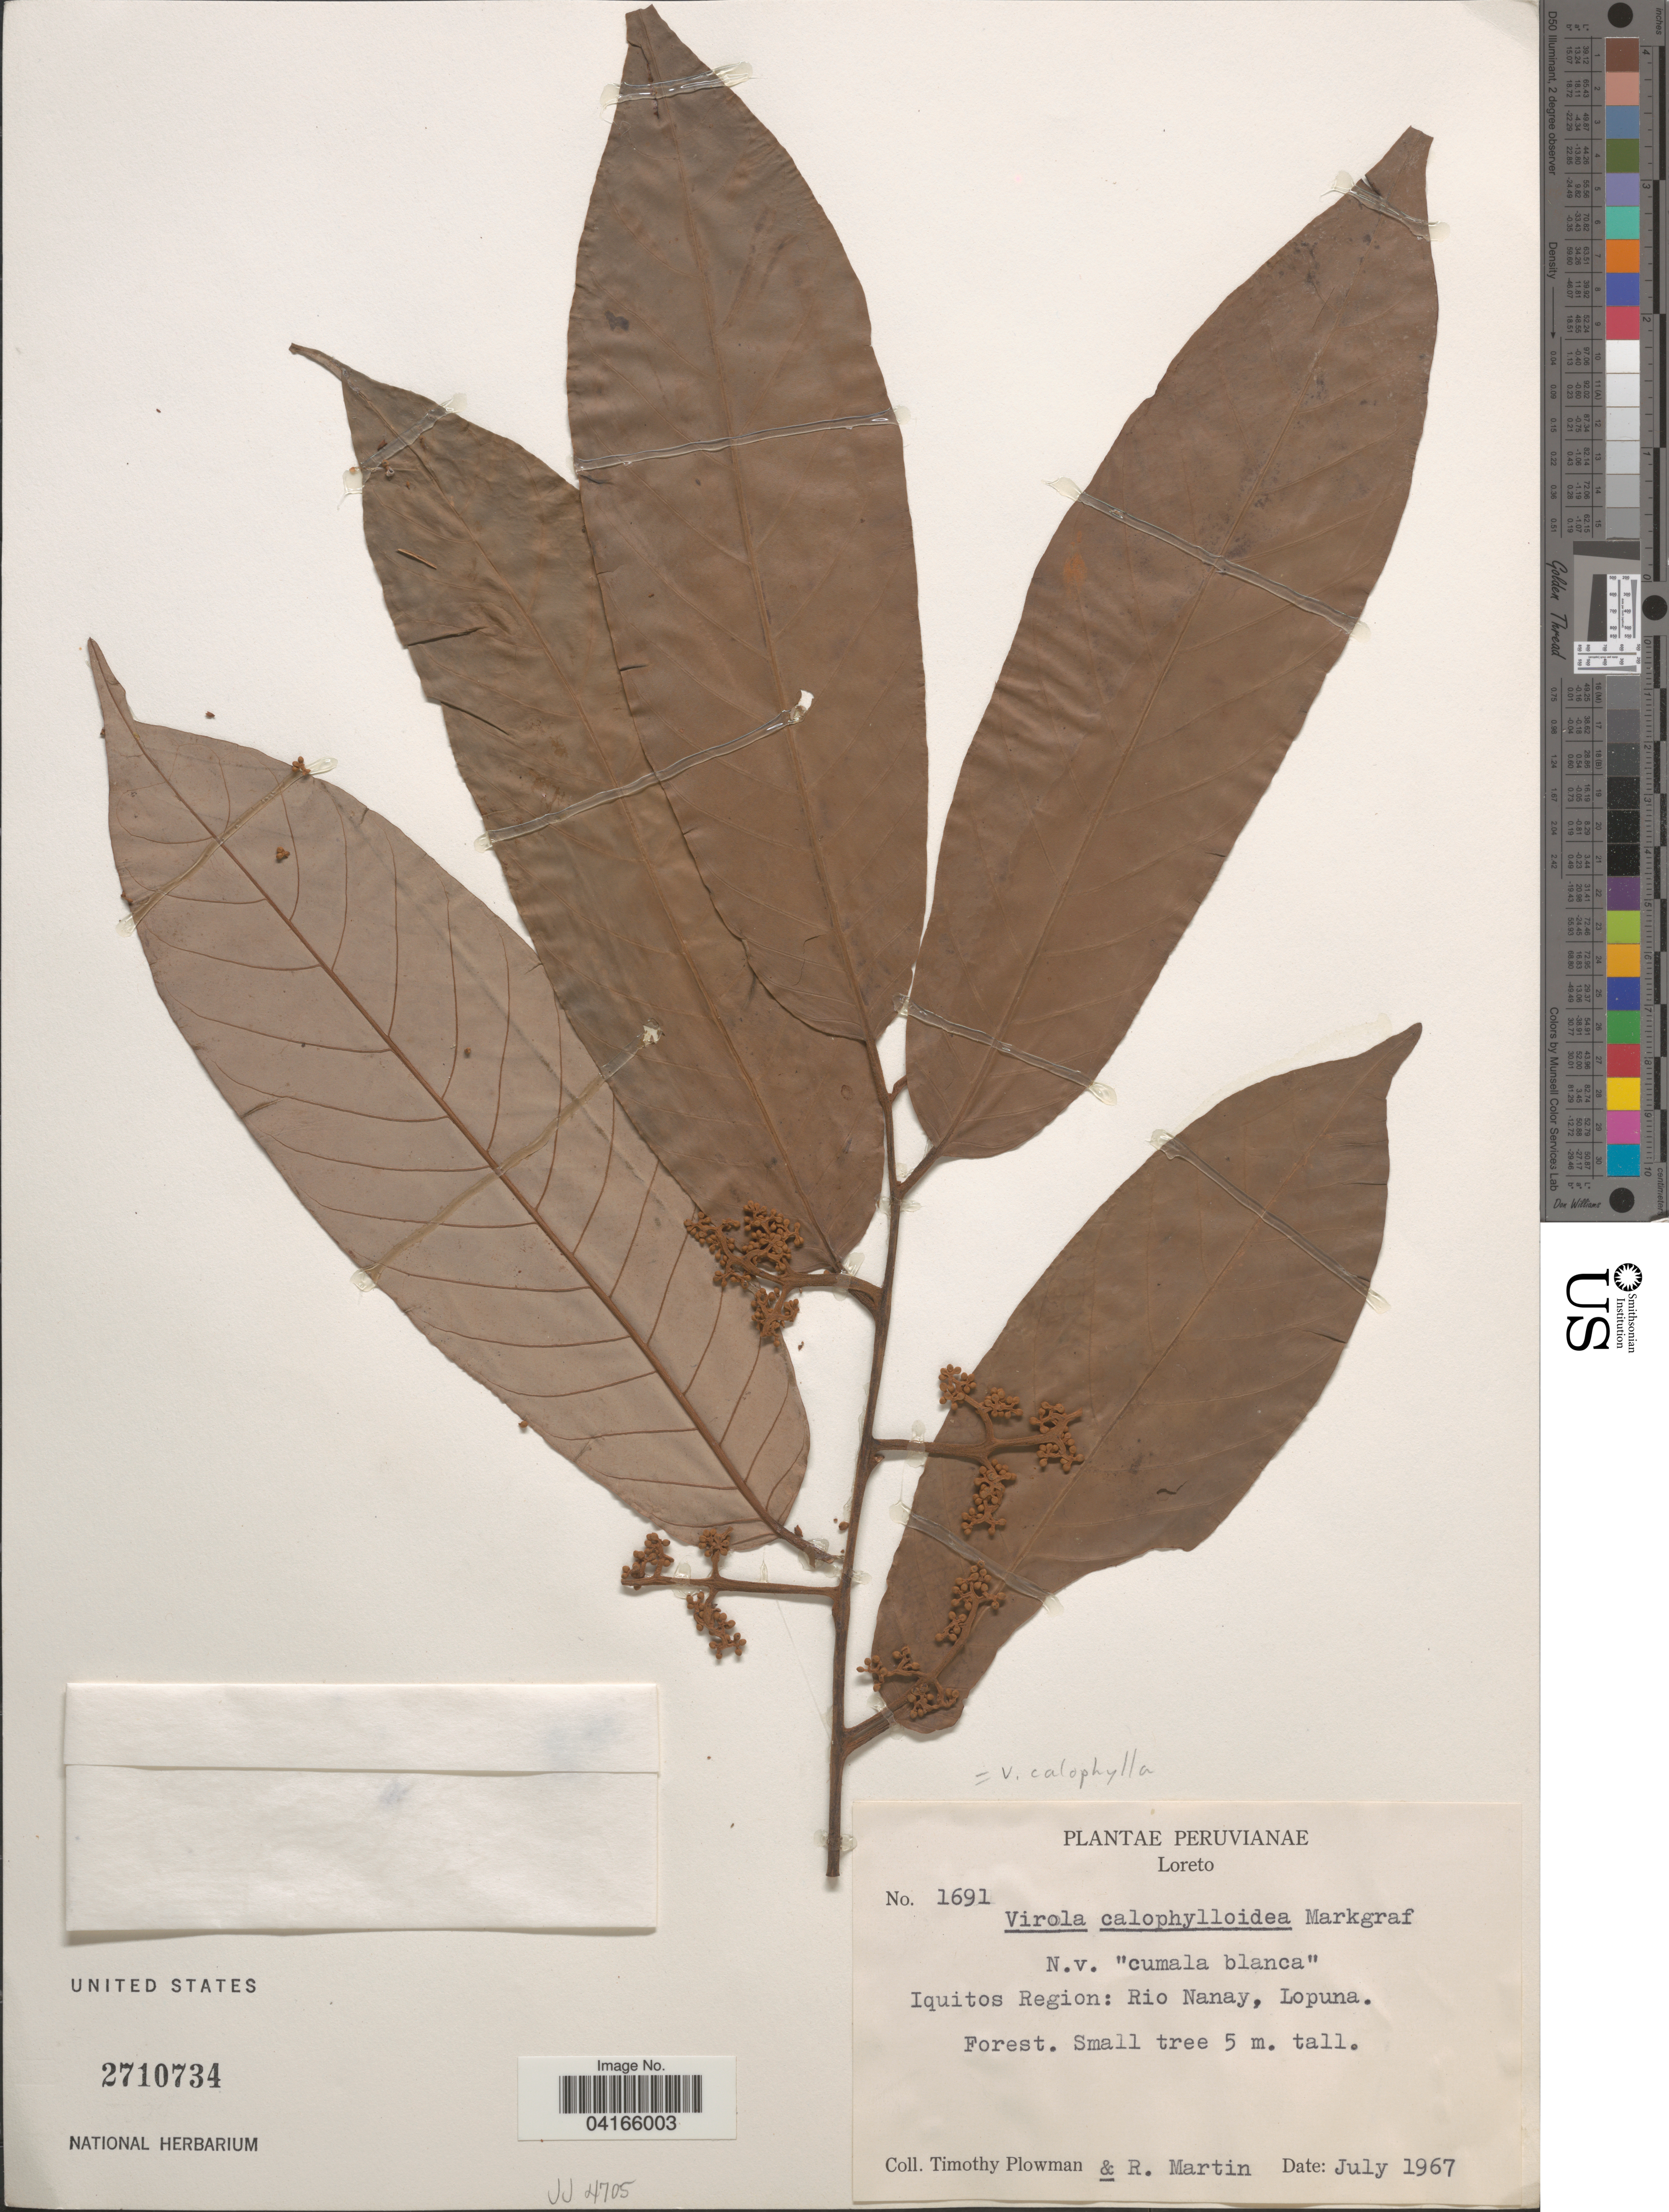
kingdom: Plantae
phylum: Tracheophyta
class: Magnoliopsida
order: Magnoliales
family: Myristicaceae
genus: Virola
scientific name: Virola calophylloidea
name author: Markgr.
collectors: T. Plowman & R. Martin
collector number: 1691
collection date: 1967-07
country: Peru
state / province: Loreto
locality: Peruvianae. Iquitos Region: Rio Nanay, Lopuna.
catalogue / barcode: US 2710734